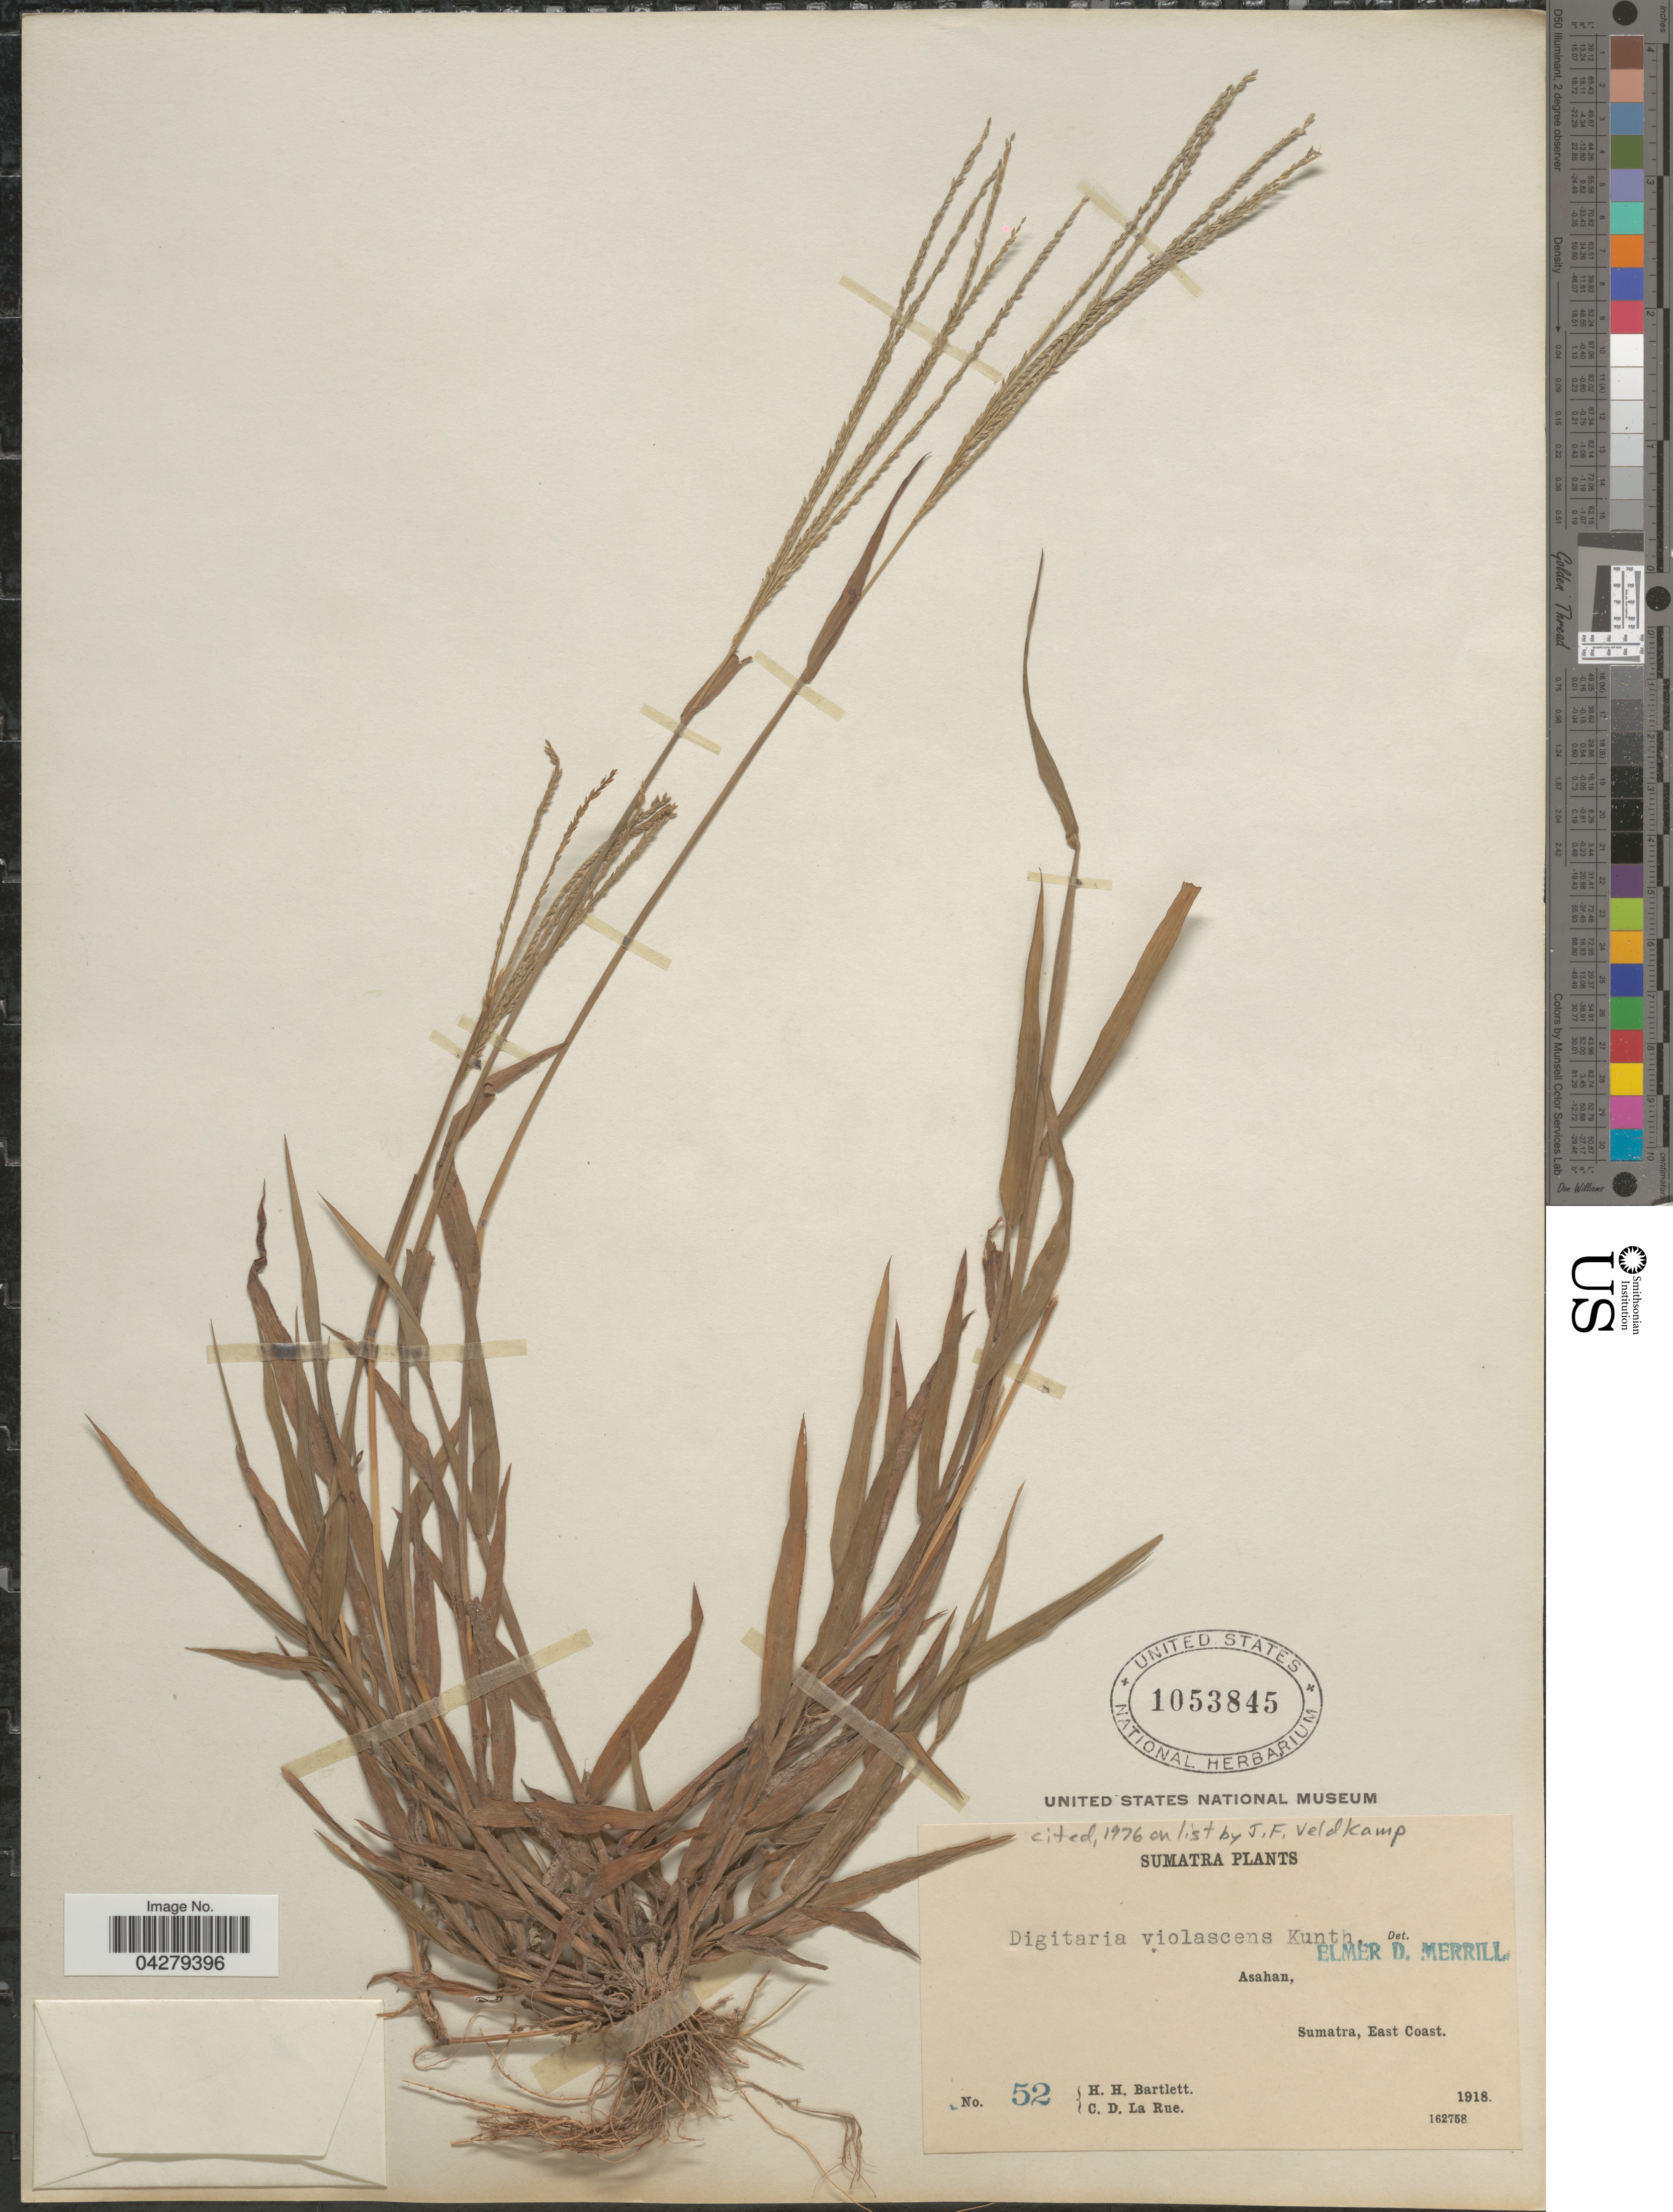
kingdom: Plantae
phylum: Tracheophyta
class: Liliopsida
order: Poales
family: Poaceae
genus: Digitaria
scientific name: Digitaria violascens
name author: Link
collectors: H. H. Bartlett & C. La Rue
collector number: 52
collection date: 1918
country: Indonesia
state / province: Sumatra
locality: Asahan, East Coast.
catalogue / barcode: US 1053845